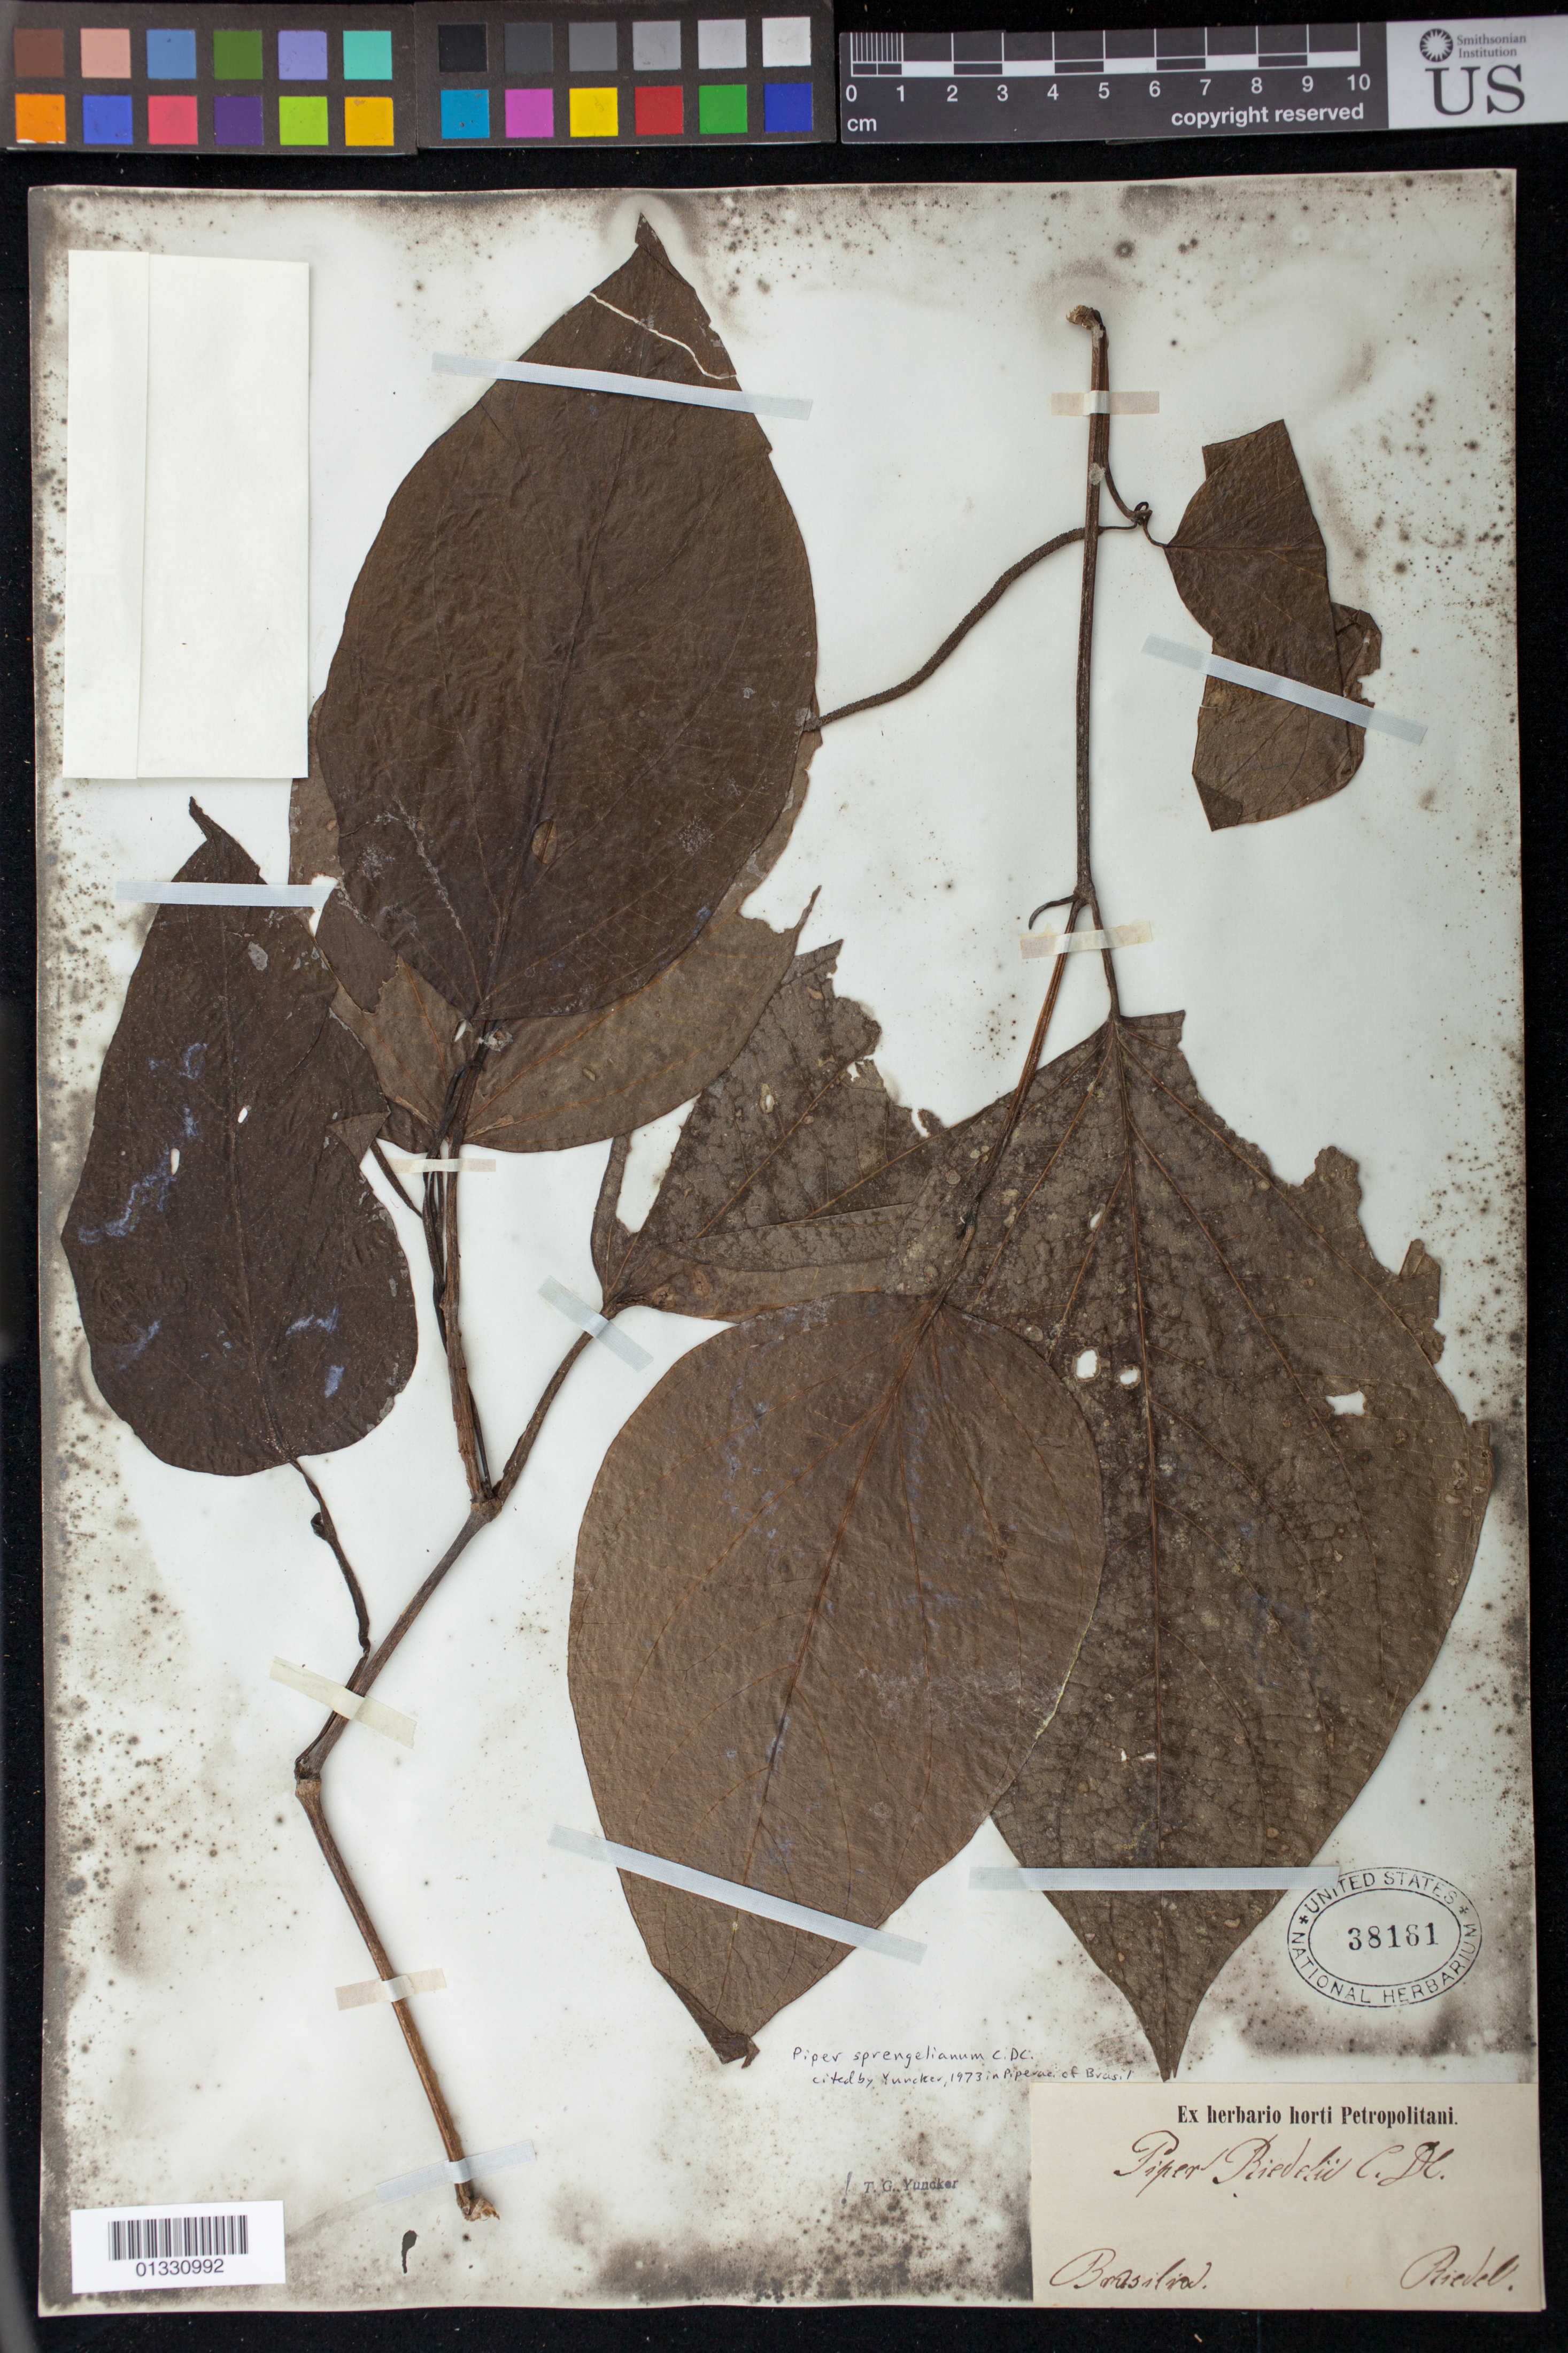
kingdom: Plantae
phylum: Tracheophyta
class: Magnoliopsida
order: Piperales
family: Piperaceae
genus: Piper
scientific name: Piper sprengelianum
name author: C. DC.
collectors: Riedel, --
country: Brazil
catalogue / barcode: US 38161